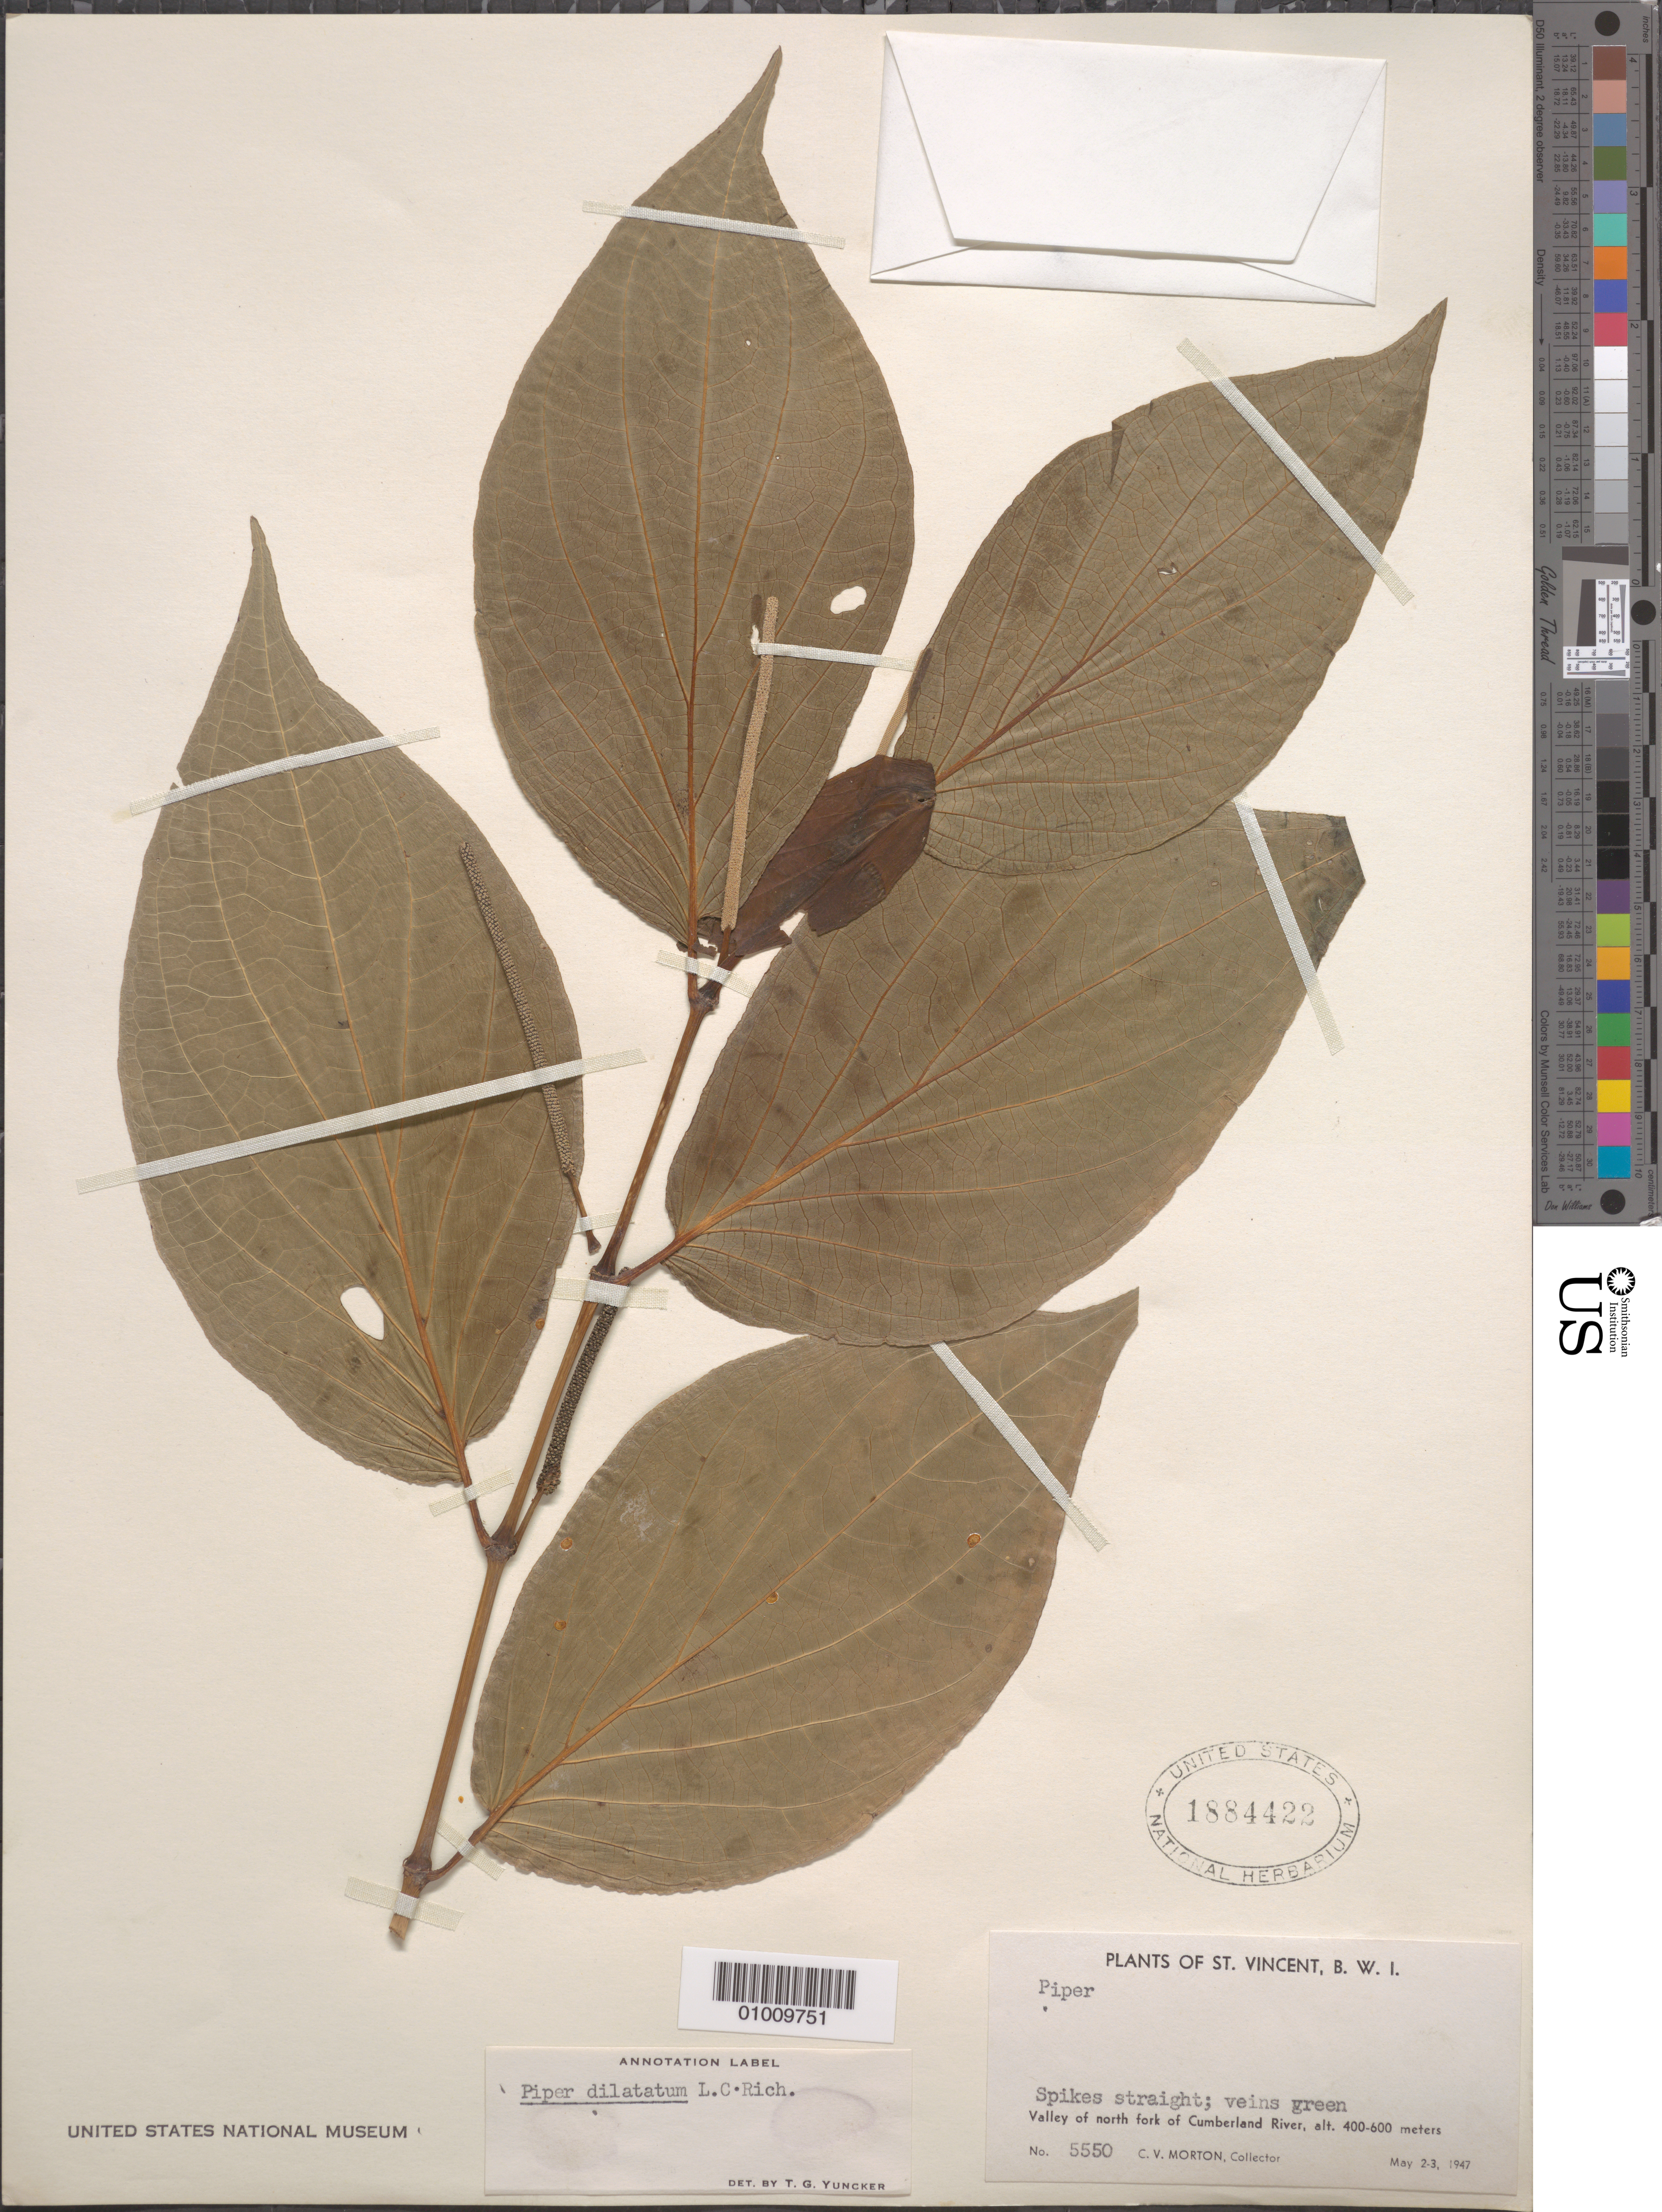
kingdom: Plantae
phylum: Tracheophyta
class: Magnoliopsida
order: Piperales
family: Piperaceae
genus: Piper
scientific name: Piper dilatatum var. dilatatum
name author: Rich.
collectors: C. V. Morton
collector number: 5550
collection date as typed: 02 May 1947 to 03 May 1947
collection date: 1947-05-02/1947-05-03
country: St. Vincent - Grenadines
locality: Valley of North fork of Cumberland River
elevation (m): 400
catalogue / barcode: US 1884422